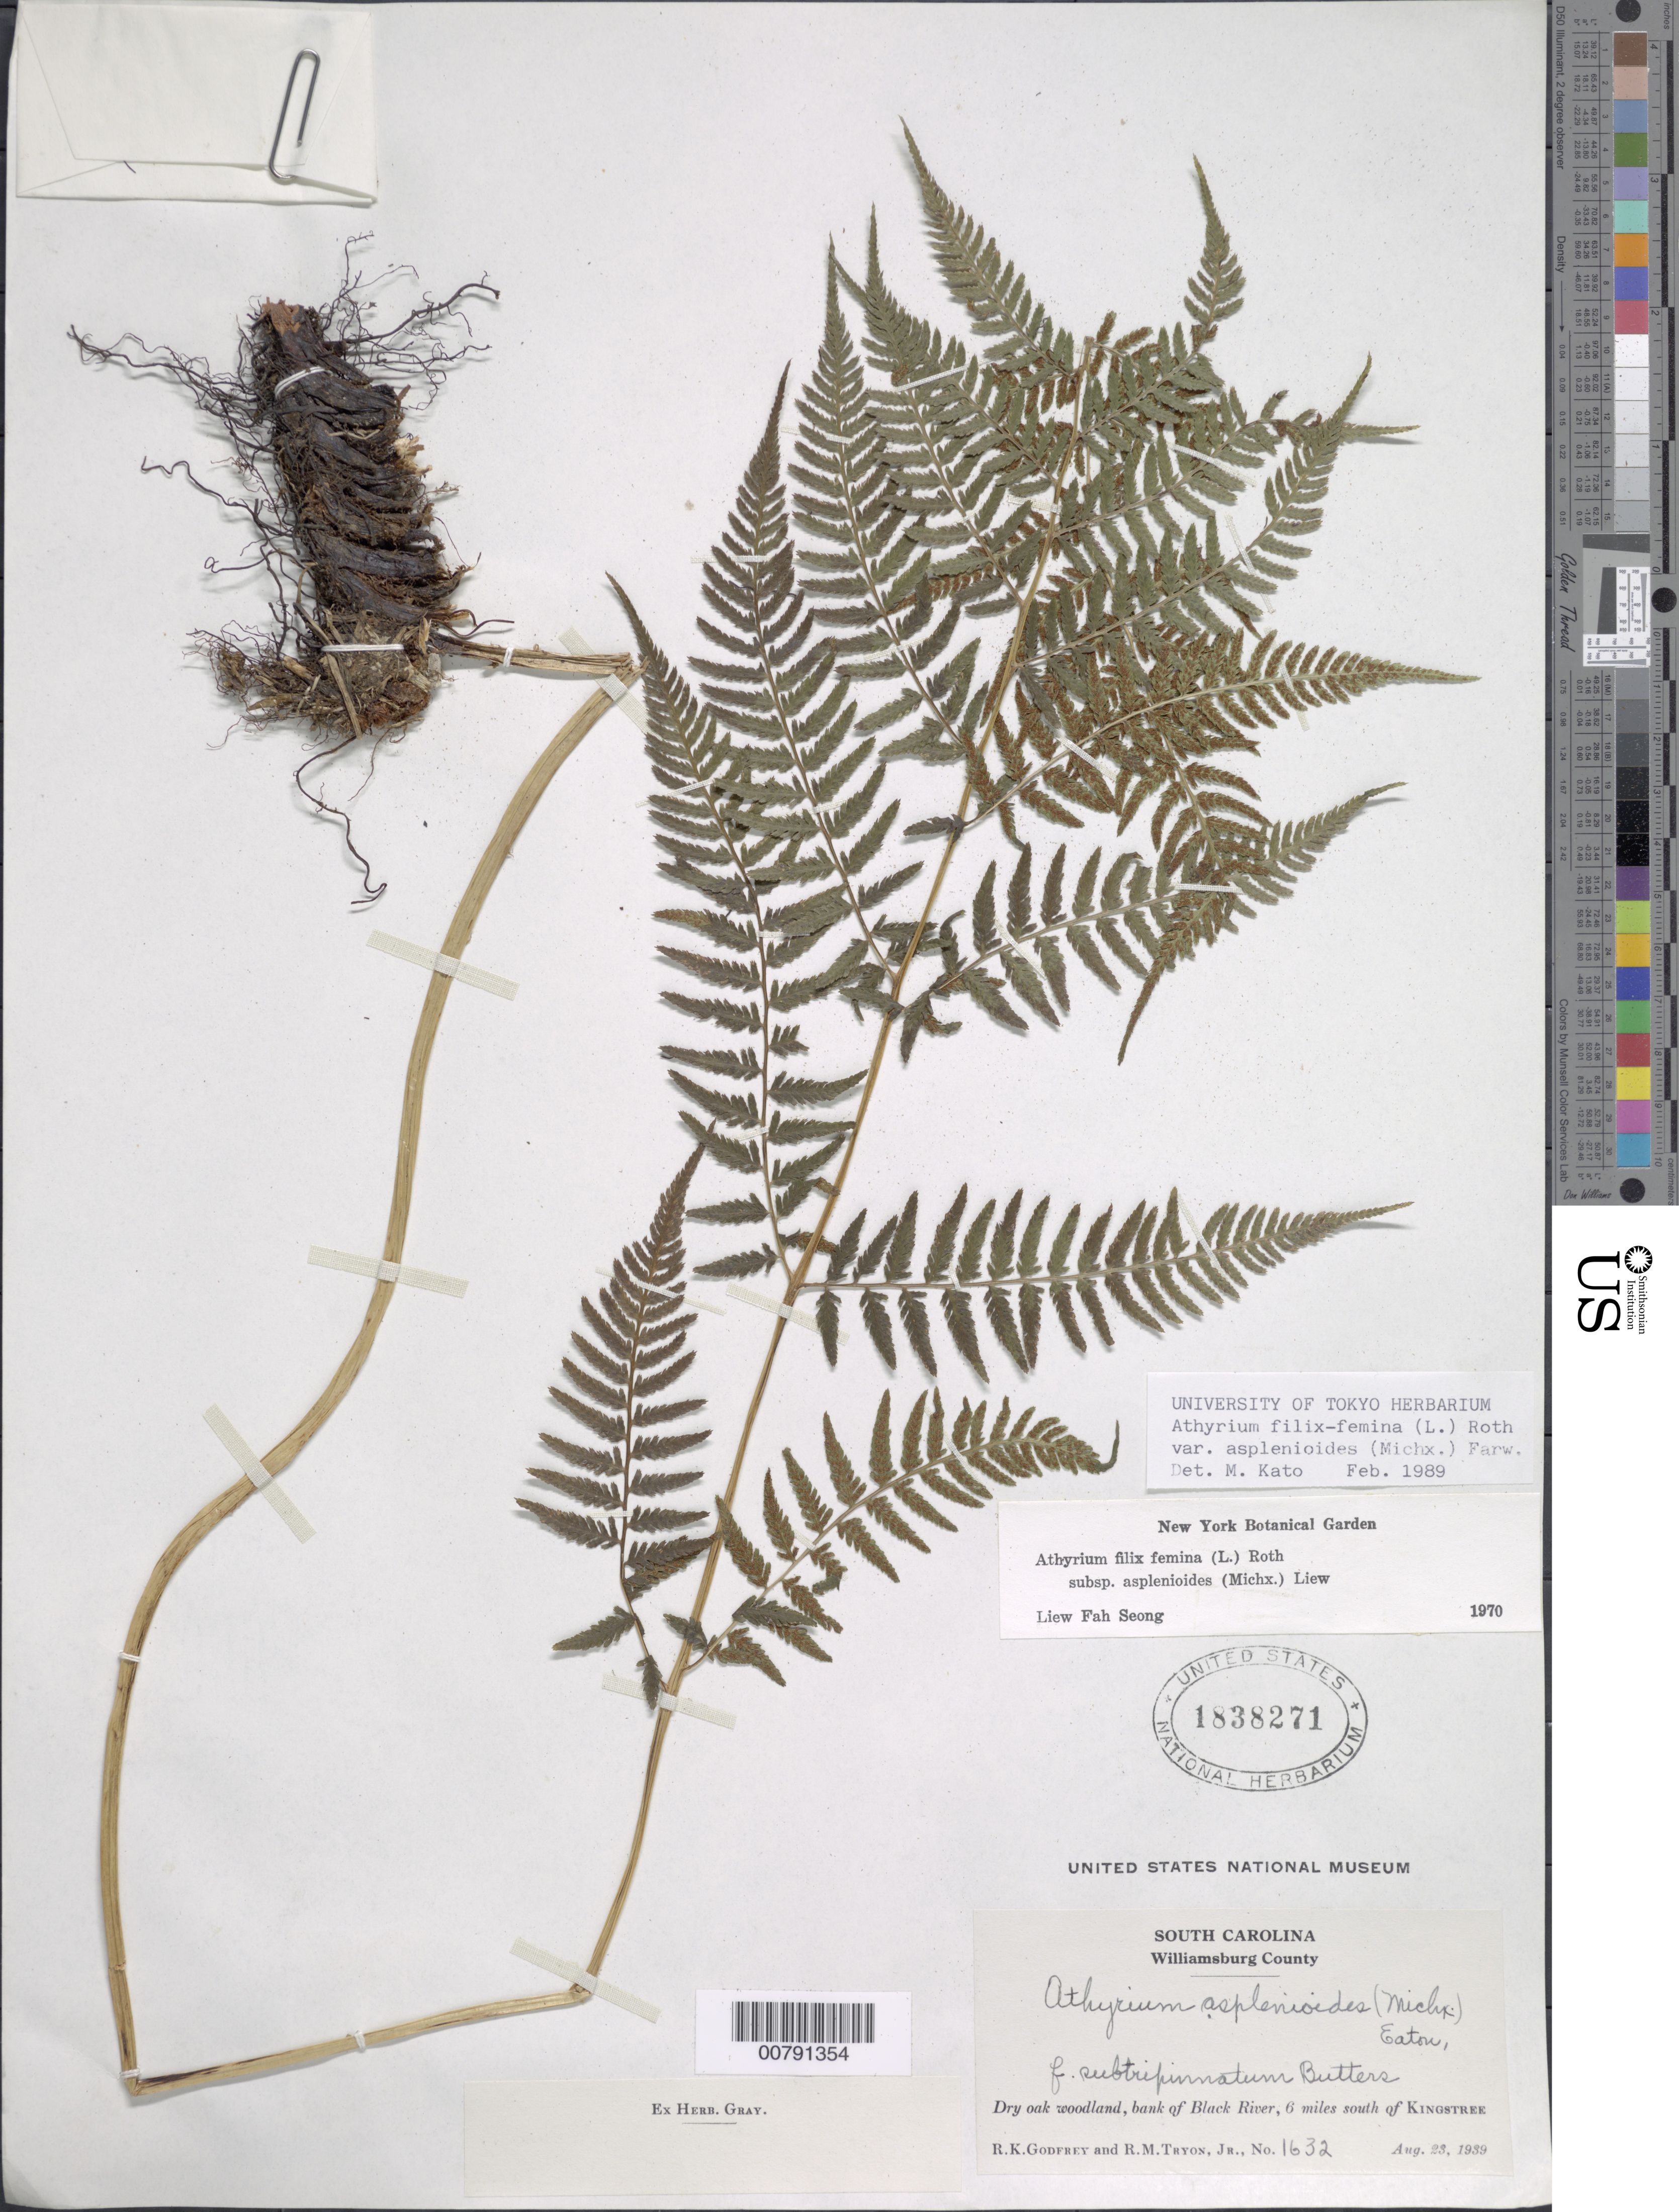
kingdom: Plantae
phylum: Tracheophyta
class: Polypodiopsida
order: Polypodiales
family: Athyriaceae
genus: Athyrium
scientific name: Athyrium filix-femina subsp. asplenioides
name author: (Michx.) Hultén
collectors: R. K. Godfrey & R. M. Tryon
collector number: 1632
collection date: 1939-08-23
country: United States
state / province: South Carolina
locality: Williamsburg County, bank of Black River, 6 miles south of Kingstree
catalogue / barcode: US 1838271